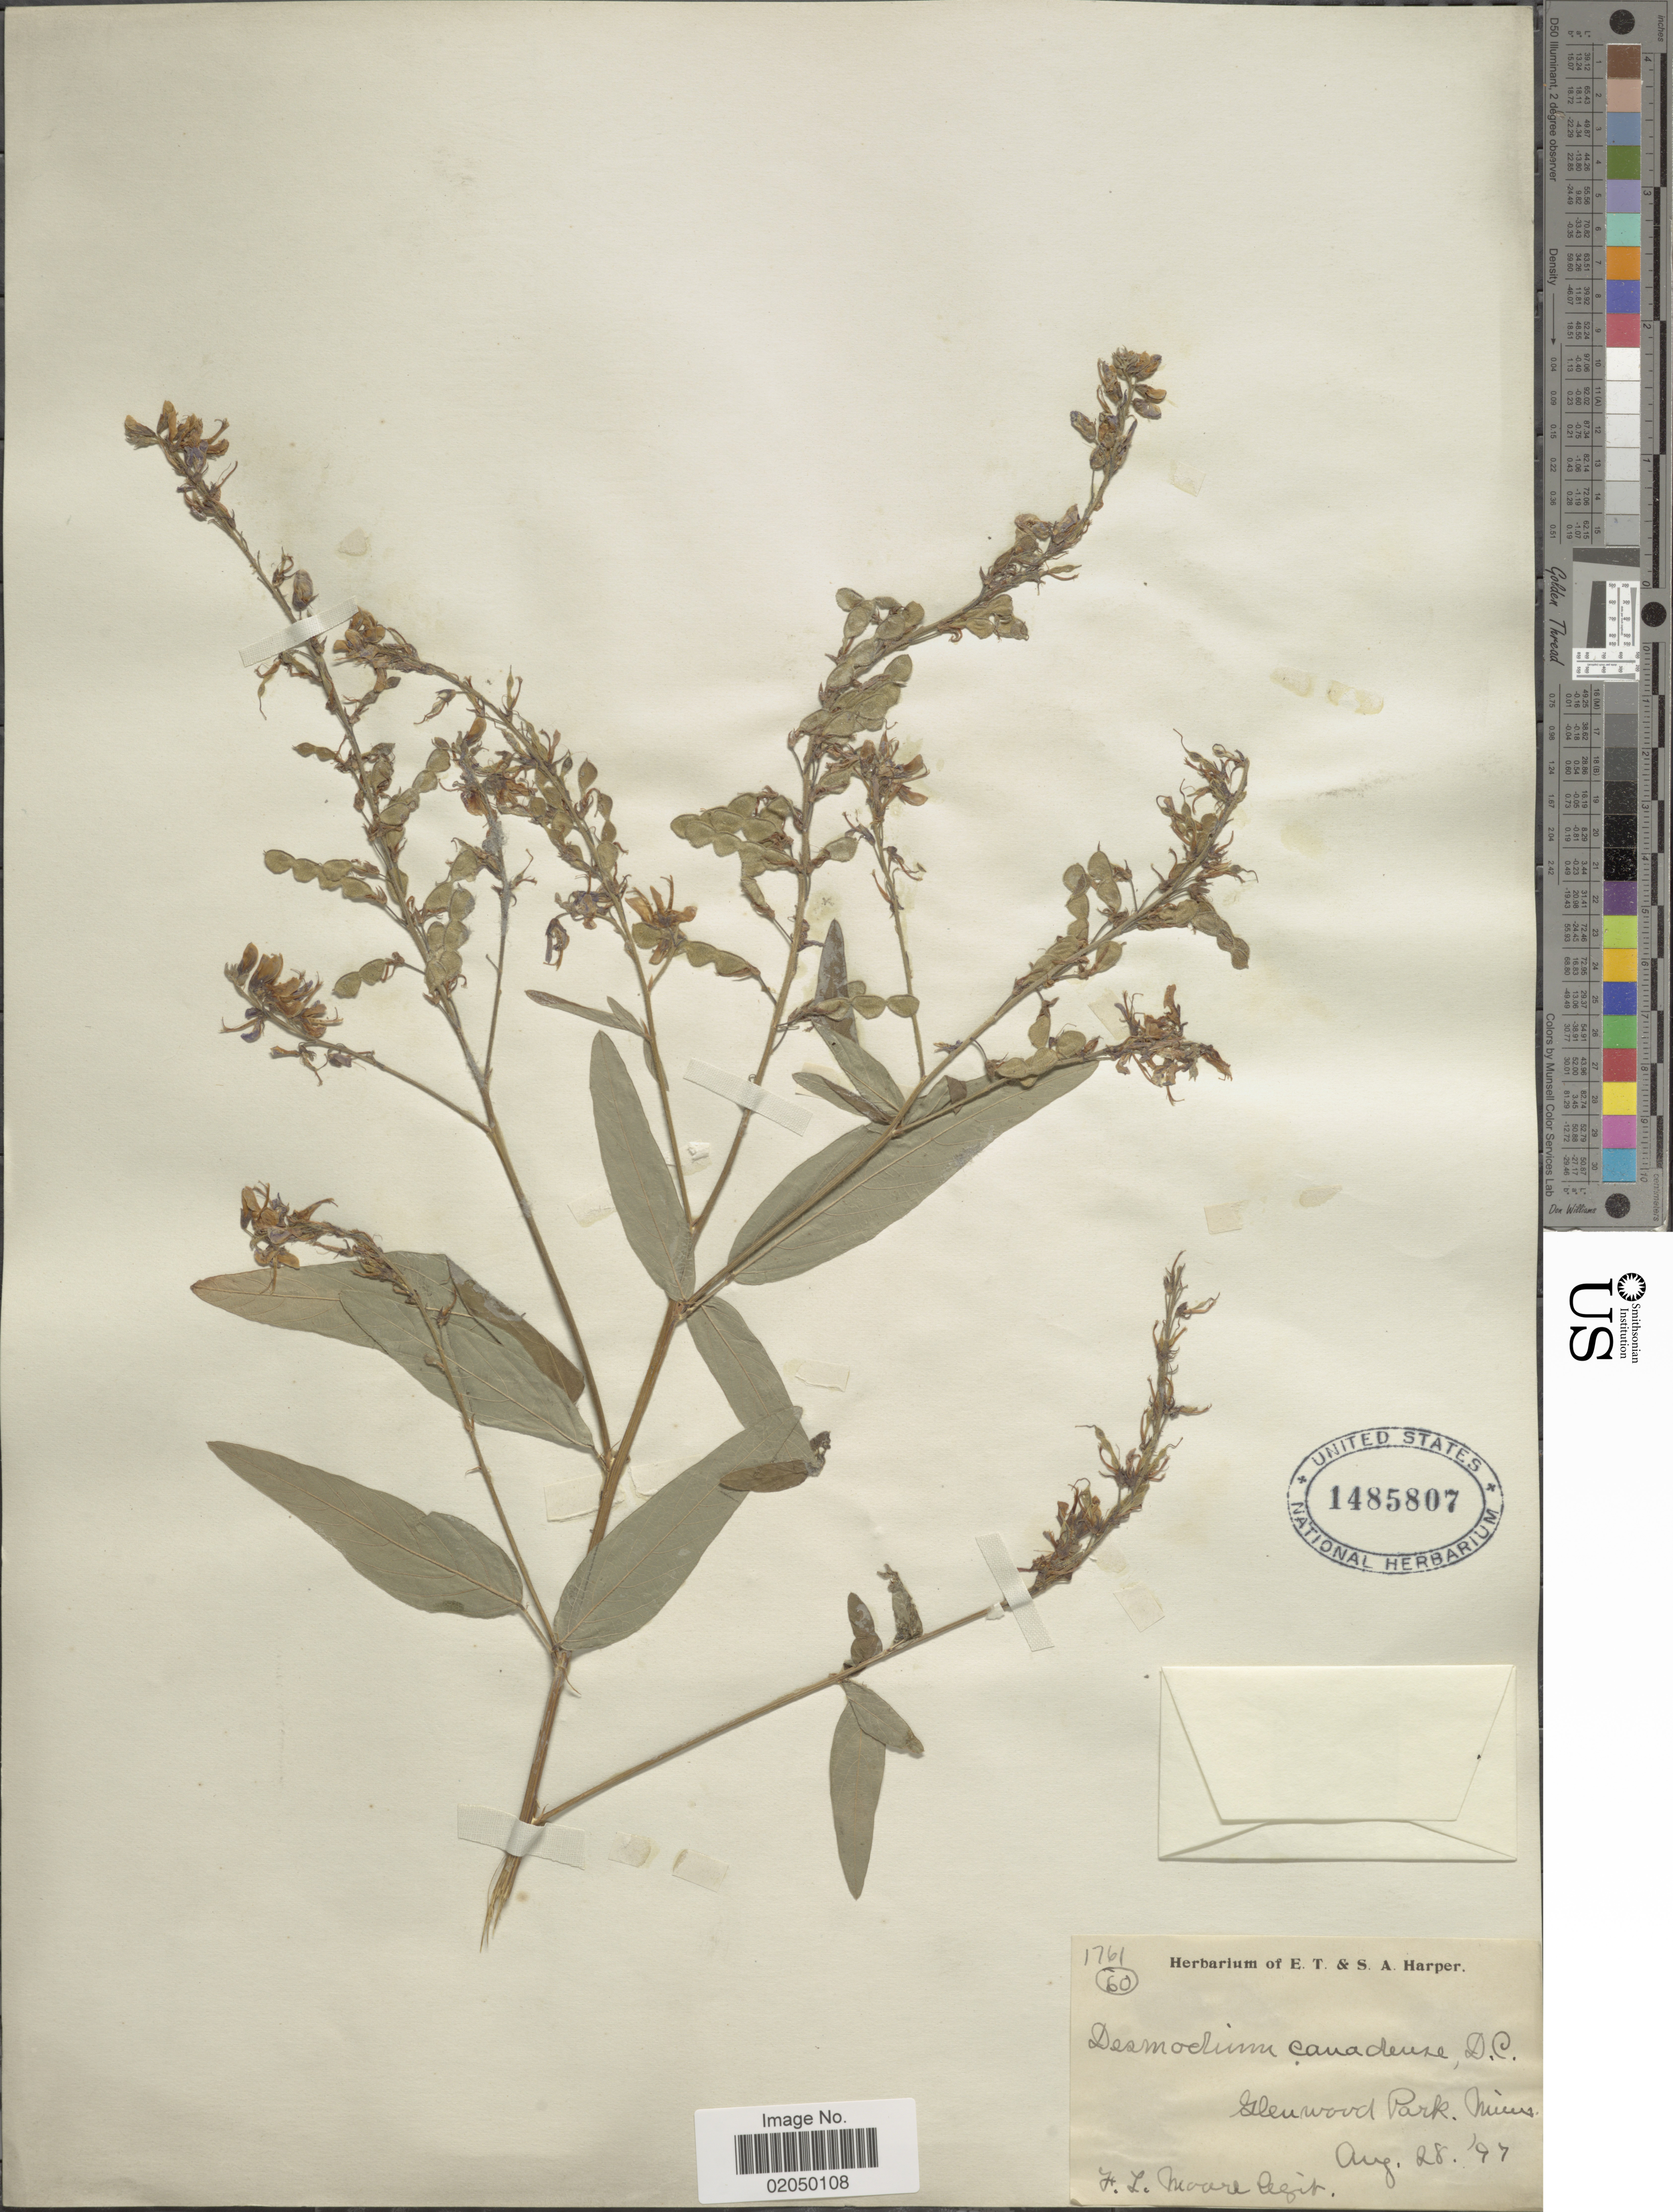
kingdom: Plantae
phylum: Tracheophyta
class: Magnoliopsida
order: Fabales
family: Fabaceae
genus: Desmodium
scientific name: Desmodium canadense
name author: (L.) DC.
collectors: F. Moore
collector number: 1761/60?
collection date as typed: Transcribed d/m/y: 28/8/97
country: United States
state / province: Minnesota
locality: Glenwood park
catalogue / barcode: US 1485807